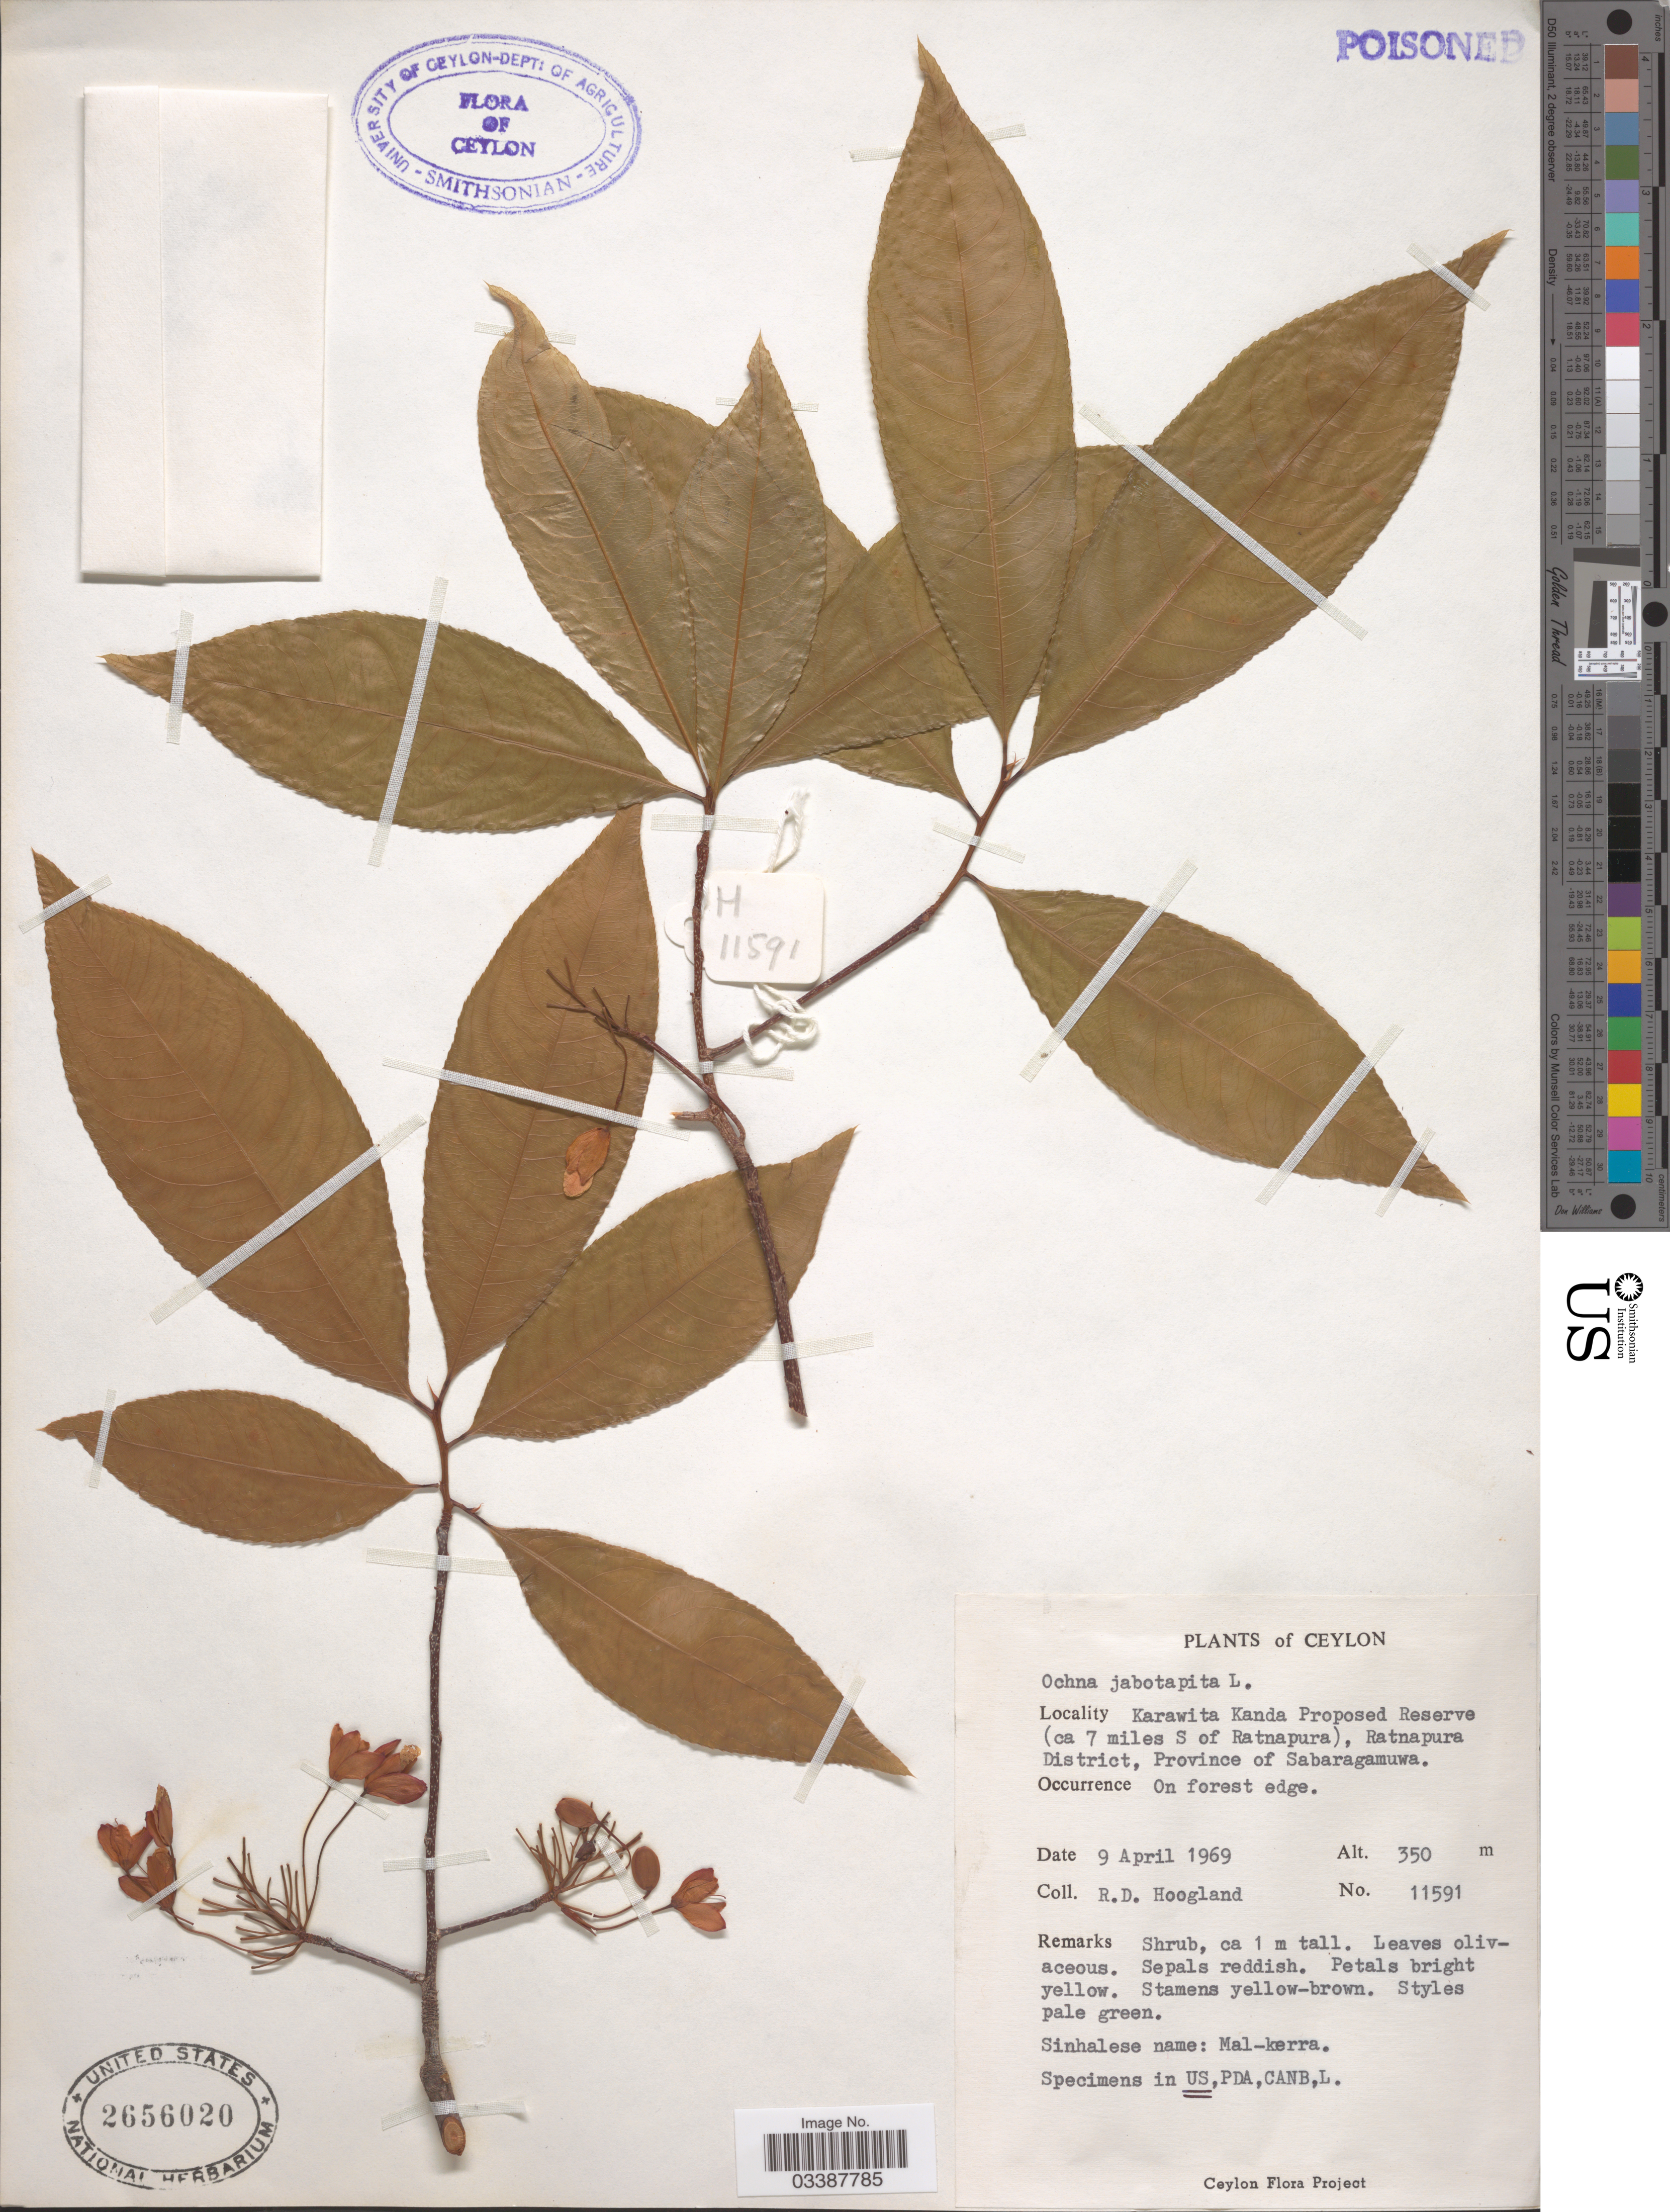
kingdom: Plantae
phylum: Tracheophyta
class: Magnoliopsida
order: Malpighiales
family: Ochnaceae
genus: Ochna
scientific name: Ochna jabotapita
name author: L.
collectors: R. D. Hoogland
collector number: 11591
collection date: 1969-04-09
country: Sri Lanka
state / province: Sabaragamuwa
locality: Ceylon. Karawita Kanda Proposed Reserve (ca 7 miles S of Ratnapura), Ratnapura District. On forest edge.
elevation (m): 350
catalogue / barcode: US 2656020